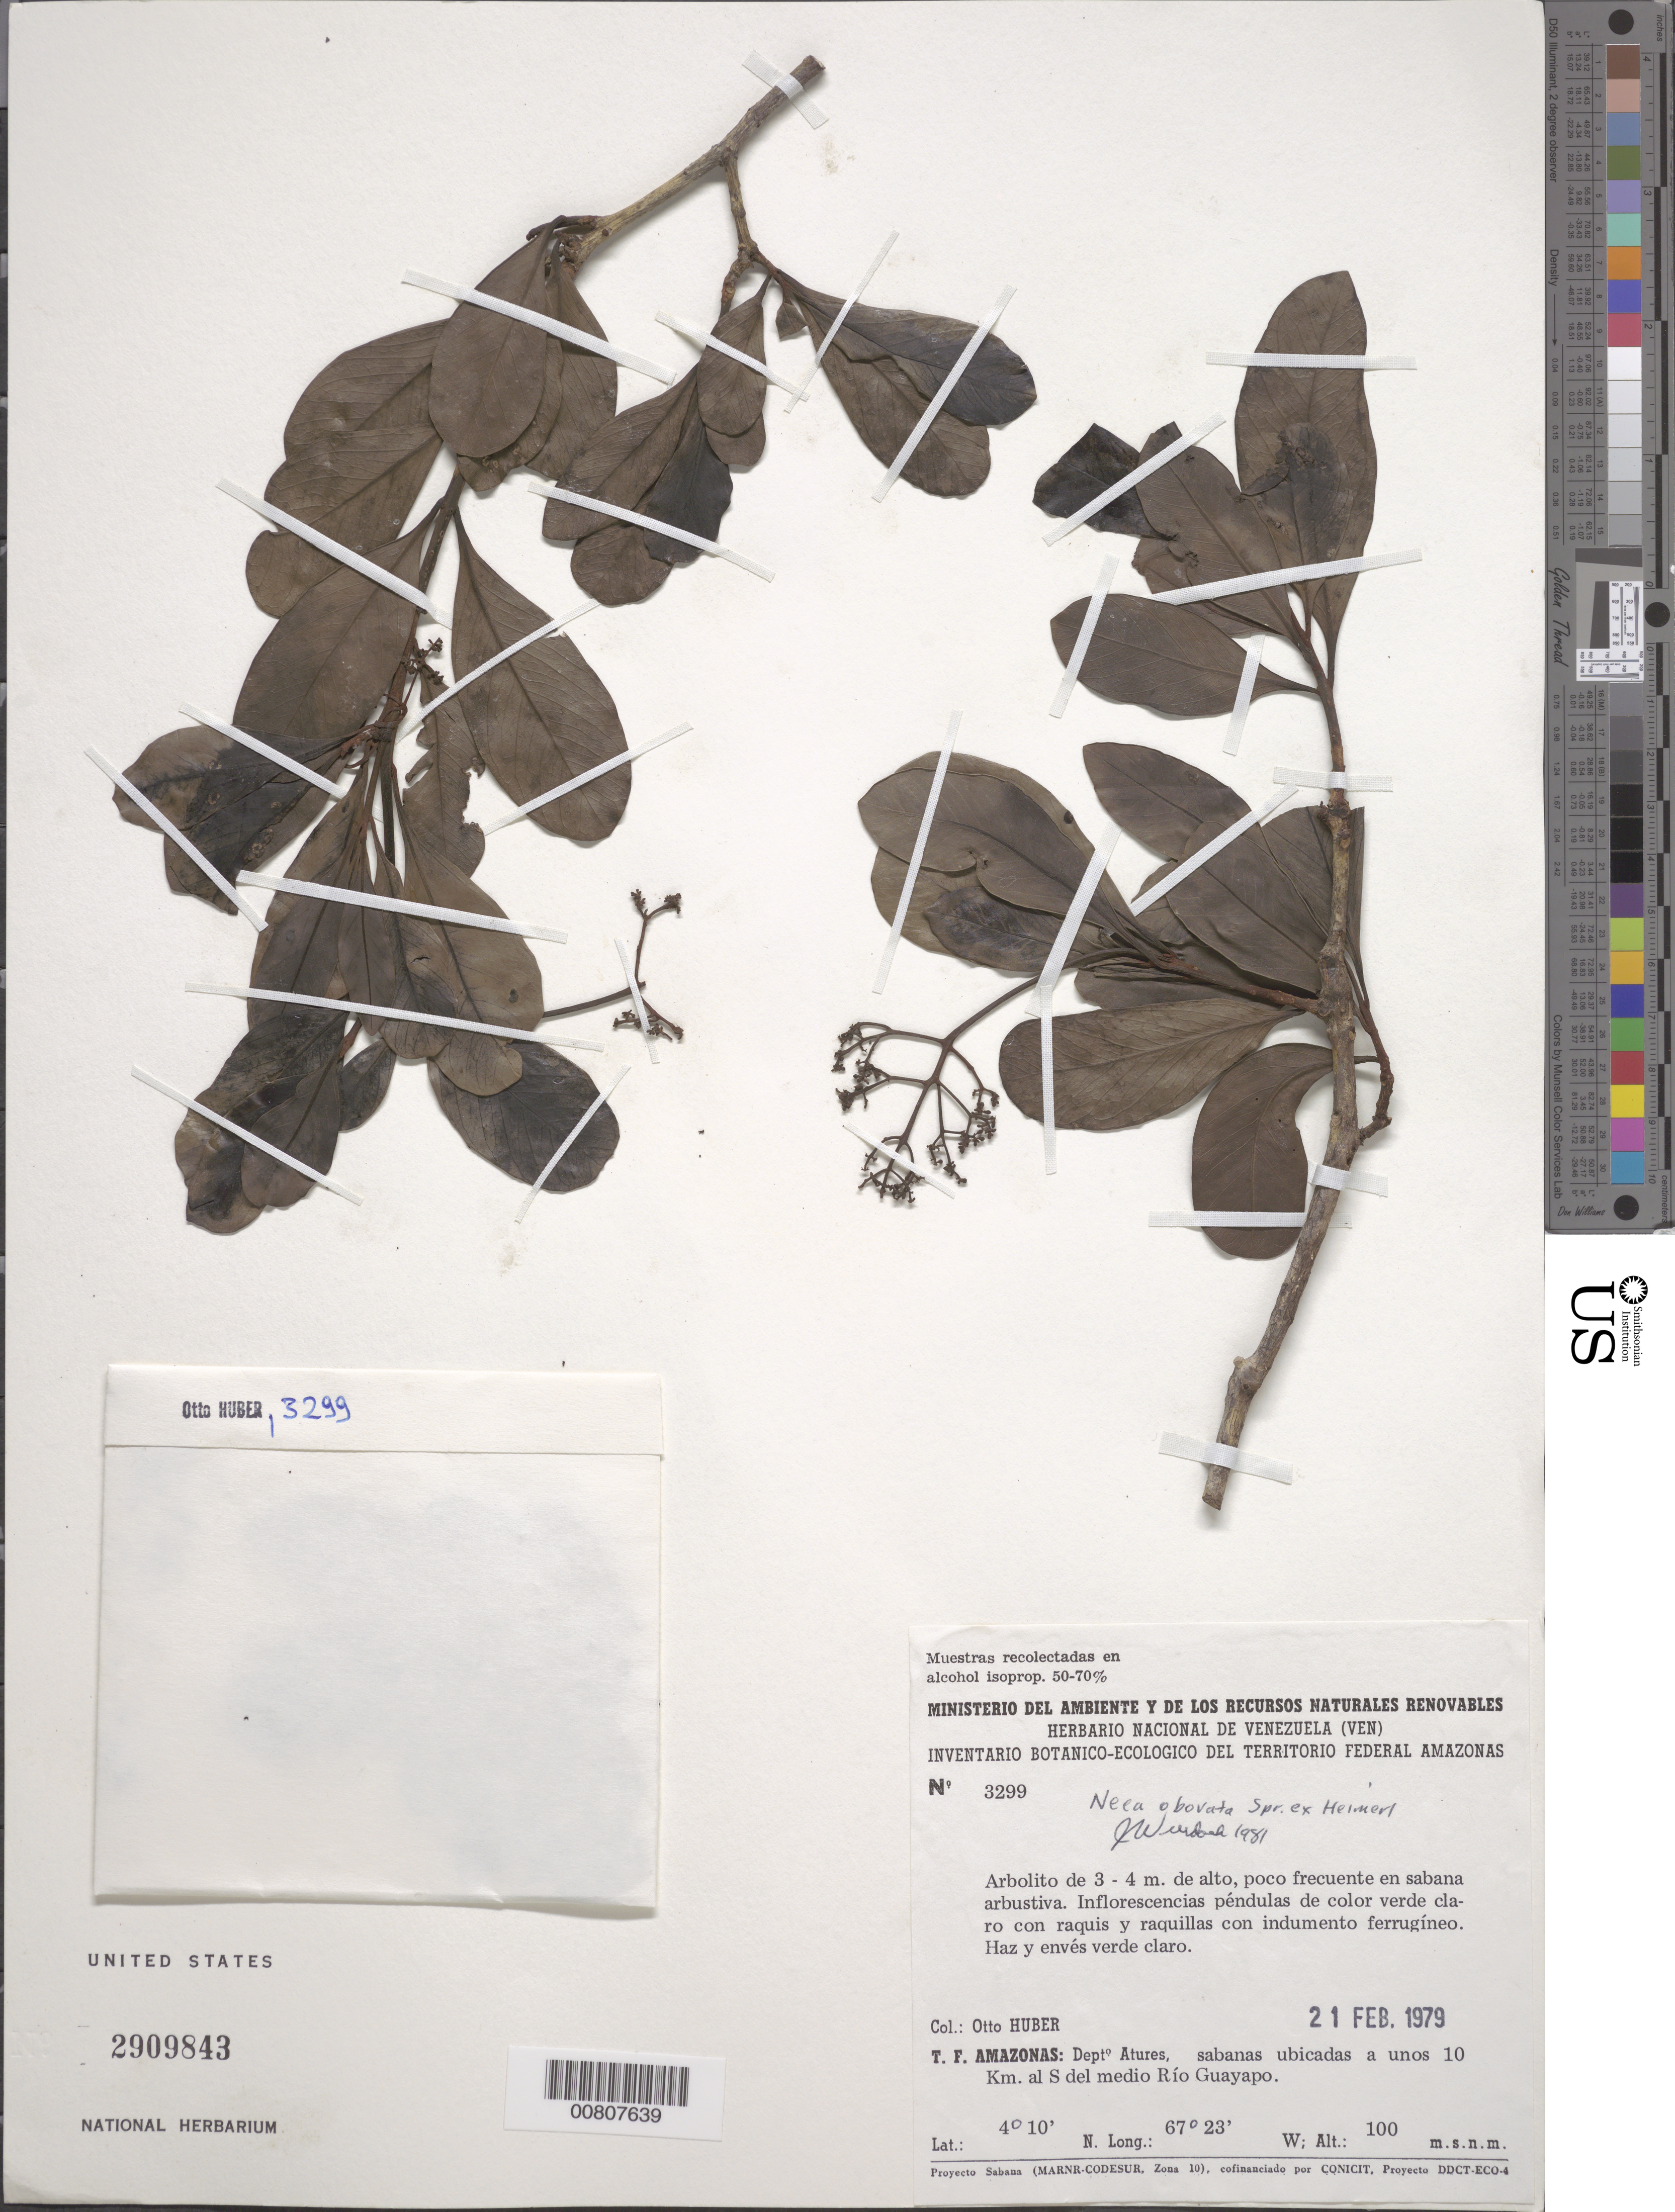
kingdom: Plantae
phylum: Tracheophyta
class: Magnoliopsida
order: Caryophyllales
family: Nyctaginaceae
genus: Neea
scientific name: Neea obovata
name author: Spruce ex Heimerl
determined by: Wurdack, John J., (US), US (UNITED STATES)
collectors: O. Huber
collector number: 3299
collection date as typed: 21-Feb-79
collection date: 1979-02-21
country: Venezuela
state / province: Amazonas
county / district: Atures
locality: Río Guayapo medio, a unos 10 km al S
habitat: Sabana arbustiva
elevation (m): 100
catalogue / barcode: US 2909843